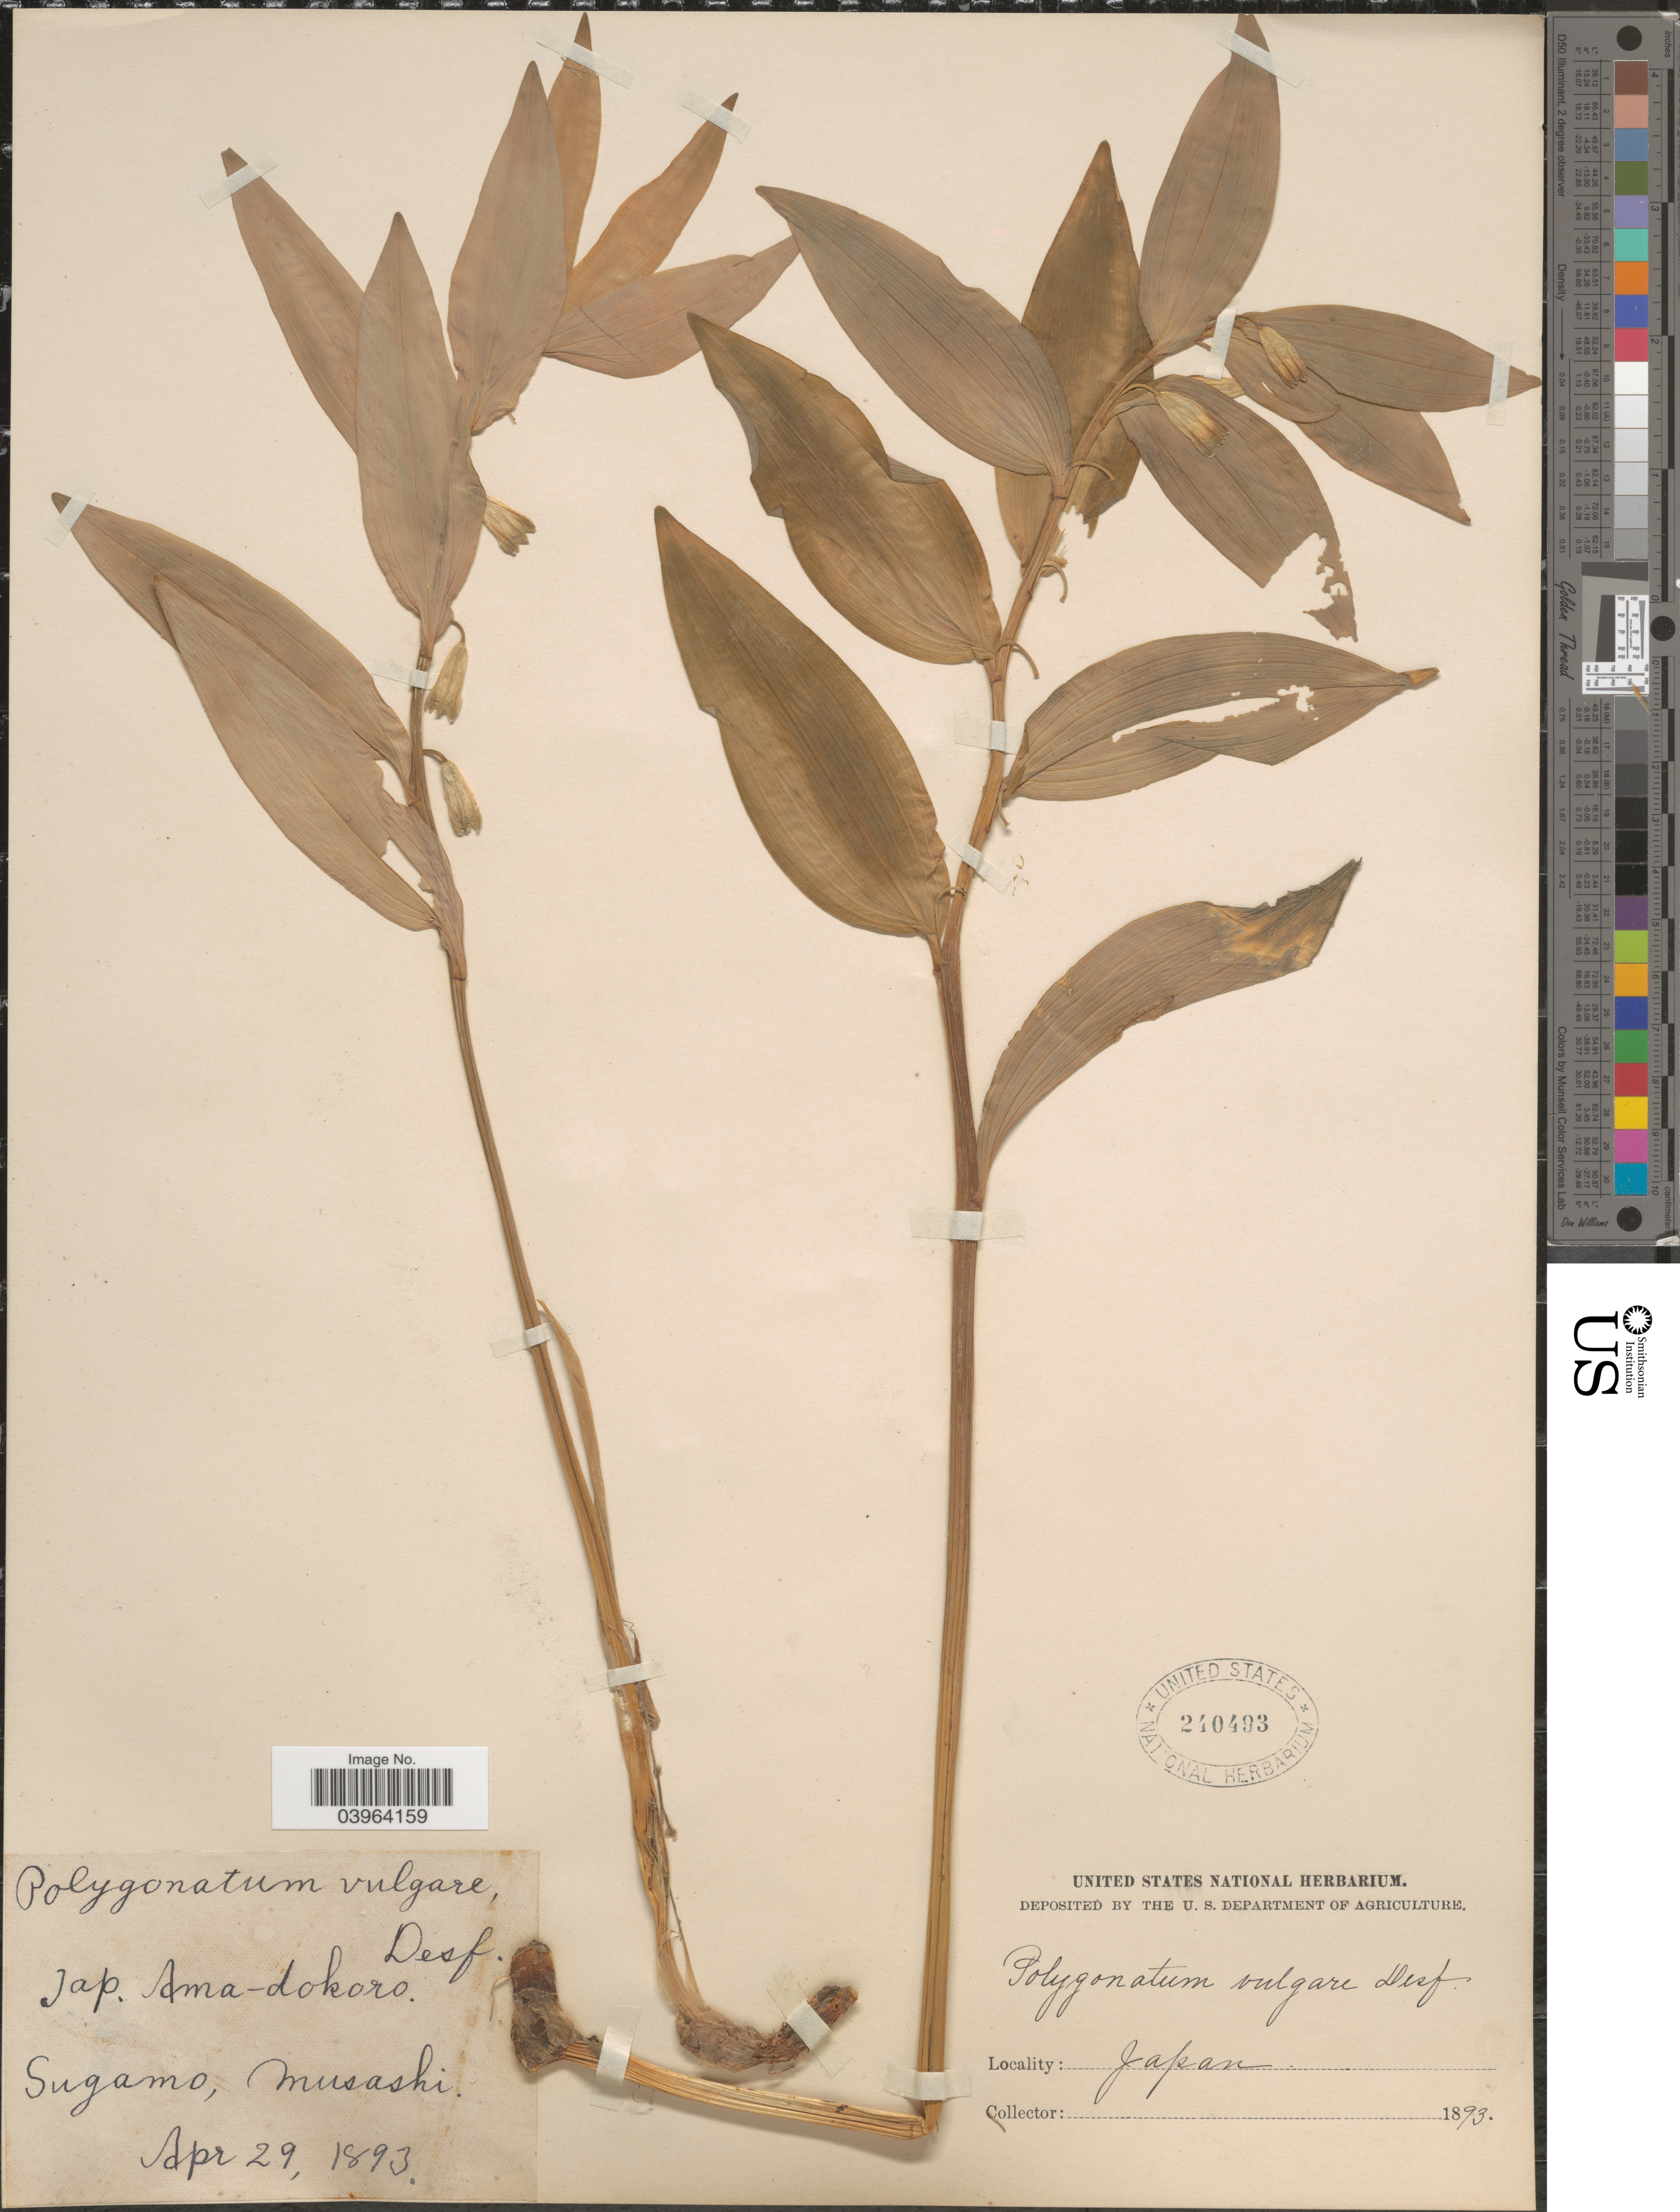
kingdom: Plantae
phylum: Tracheophyta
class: Liliopsida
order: Asparagales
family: Asparagaceae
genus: Polygonatum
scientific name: Polygonatum odoratum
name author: (Mill.) Druce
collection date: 1893-04-29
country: Japan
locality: Sugamo, Musashi.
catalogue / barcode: US 240493